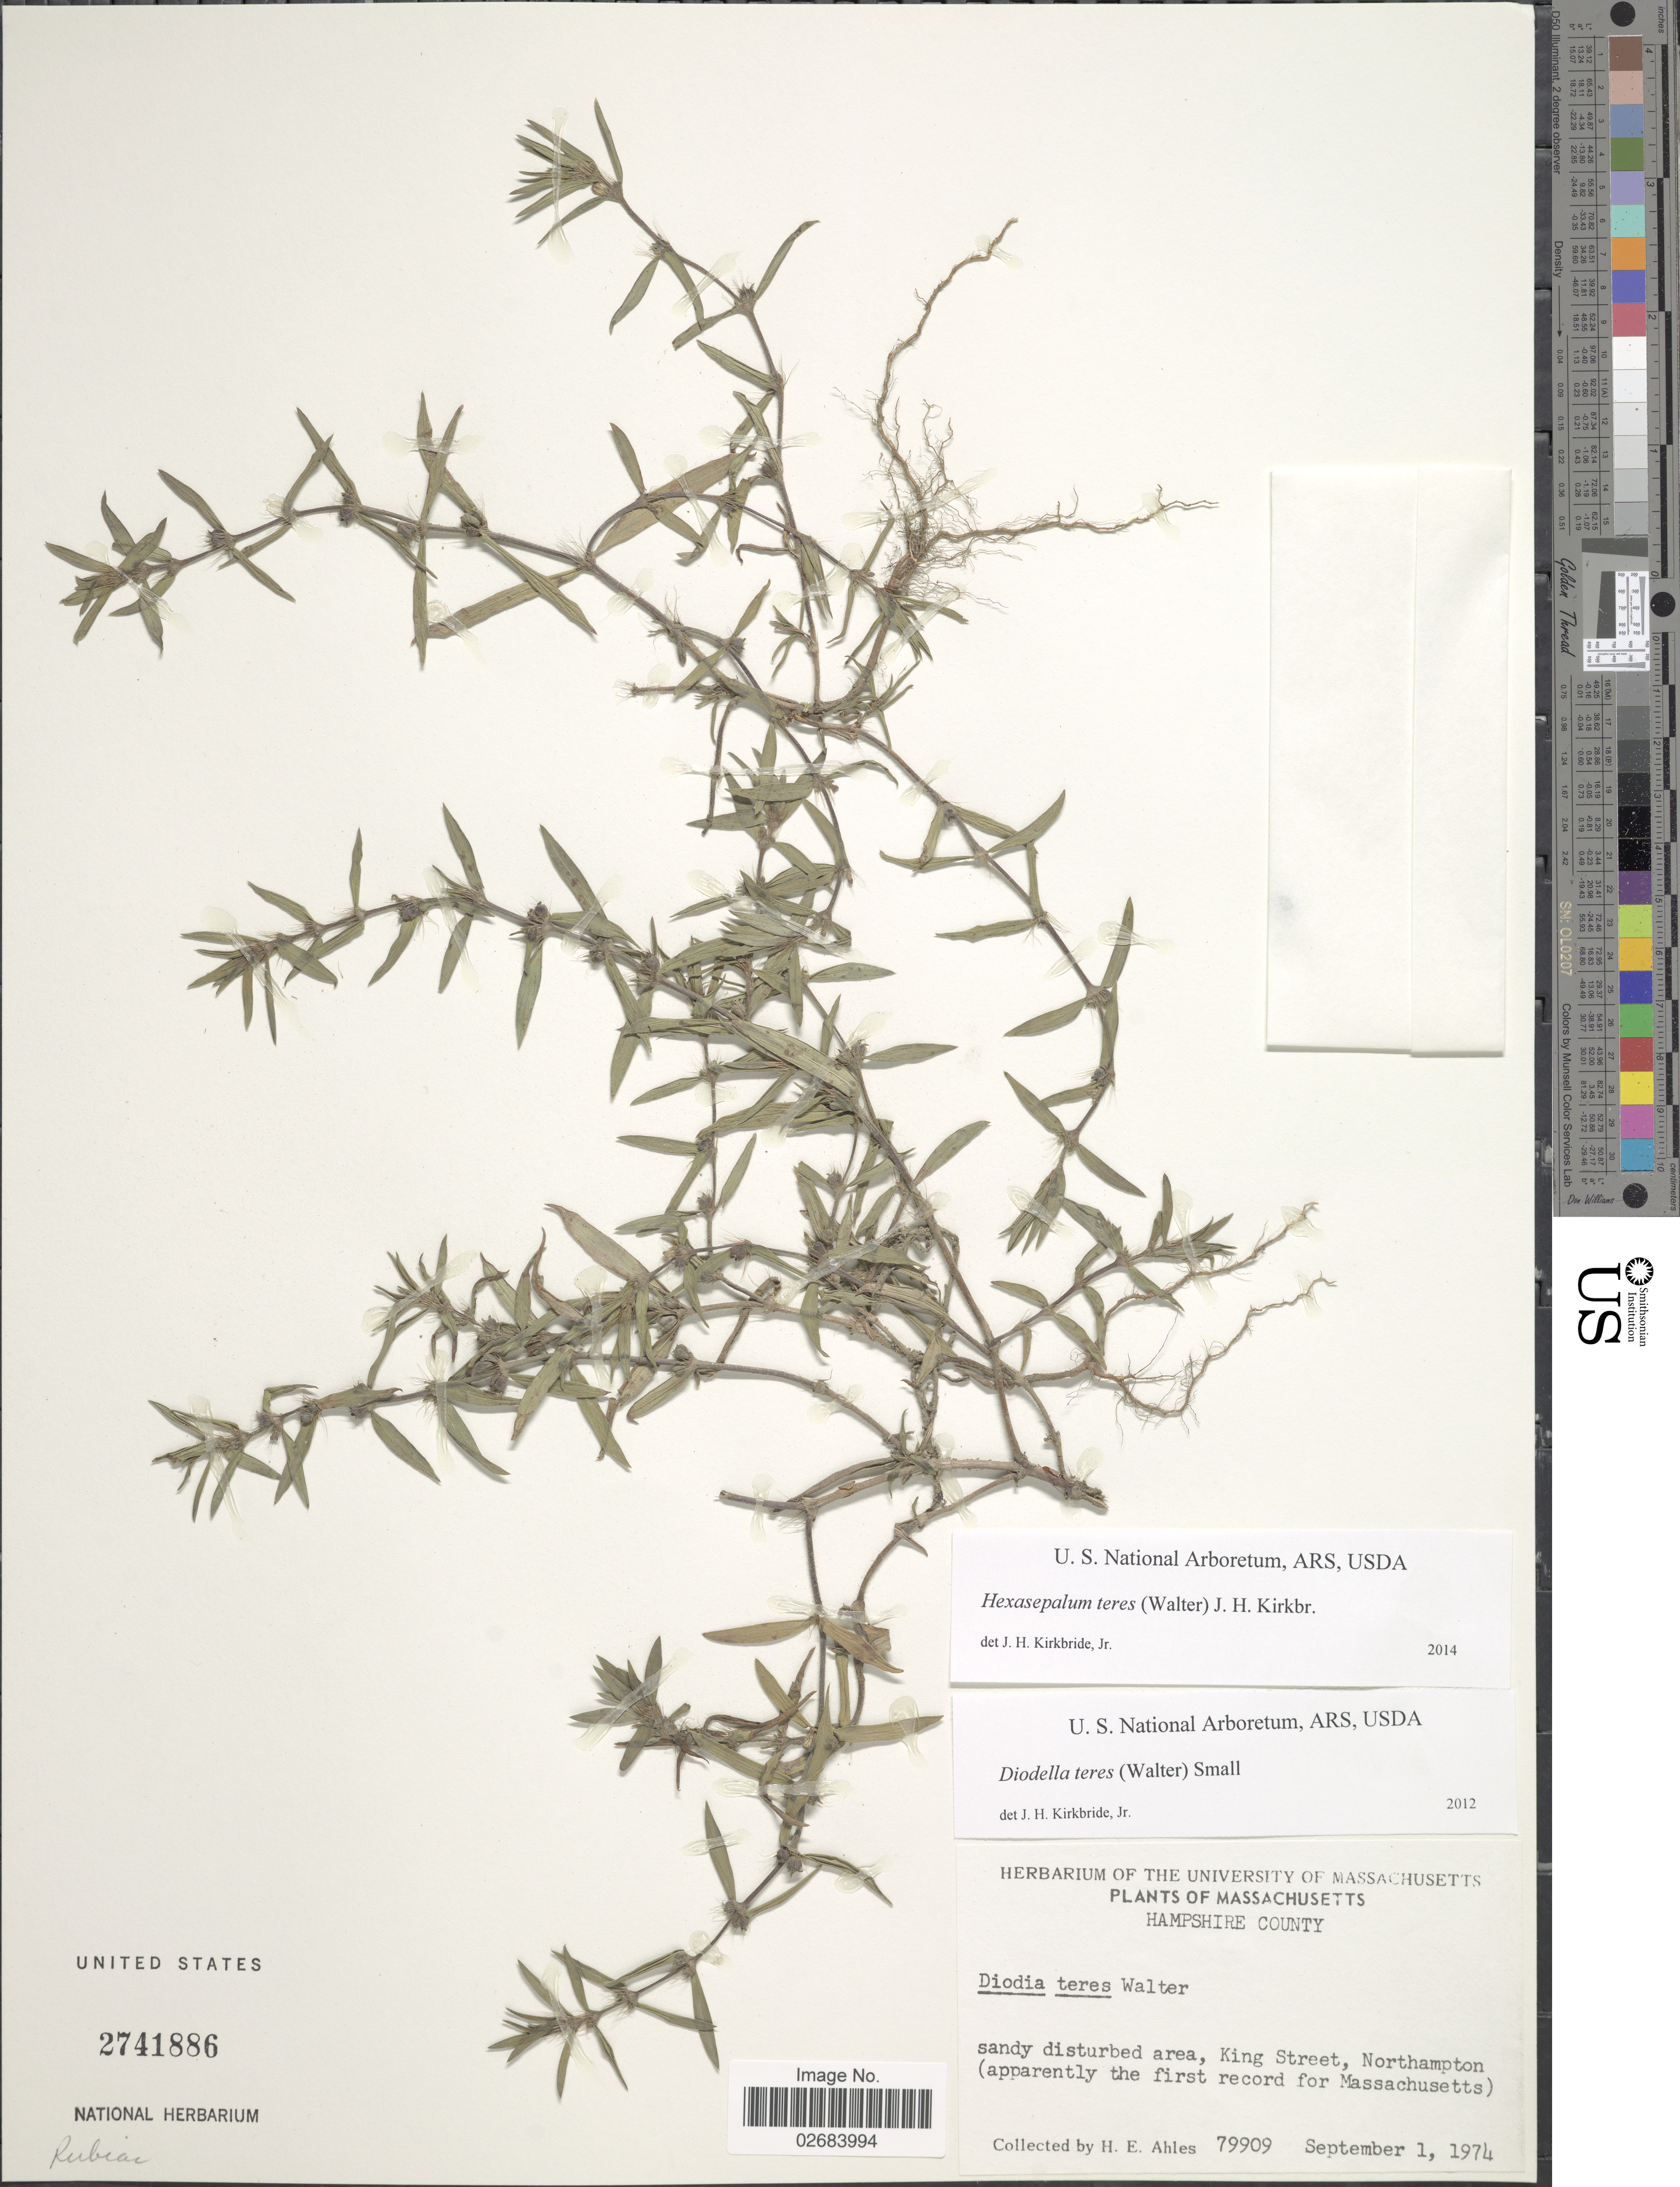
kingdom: Plantae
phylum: Tracheophyta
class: Magnoliopsida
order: Gentianales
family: Rubiaceae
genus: Diodia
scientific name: Diodia teres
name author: Walter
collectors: H. E. Ahles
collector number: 79909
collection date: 1974-09-01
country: United States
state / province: Massachusetts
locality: Hampshire County, sandy disturbed area, King Street, Northampton (apparently the first record from Massachusetts).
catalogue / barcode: US 2741886